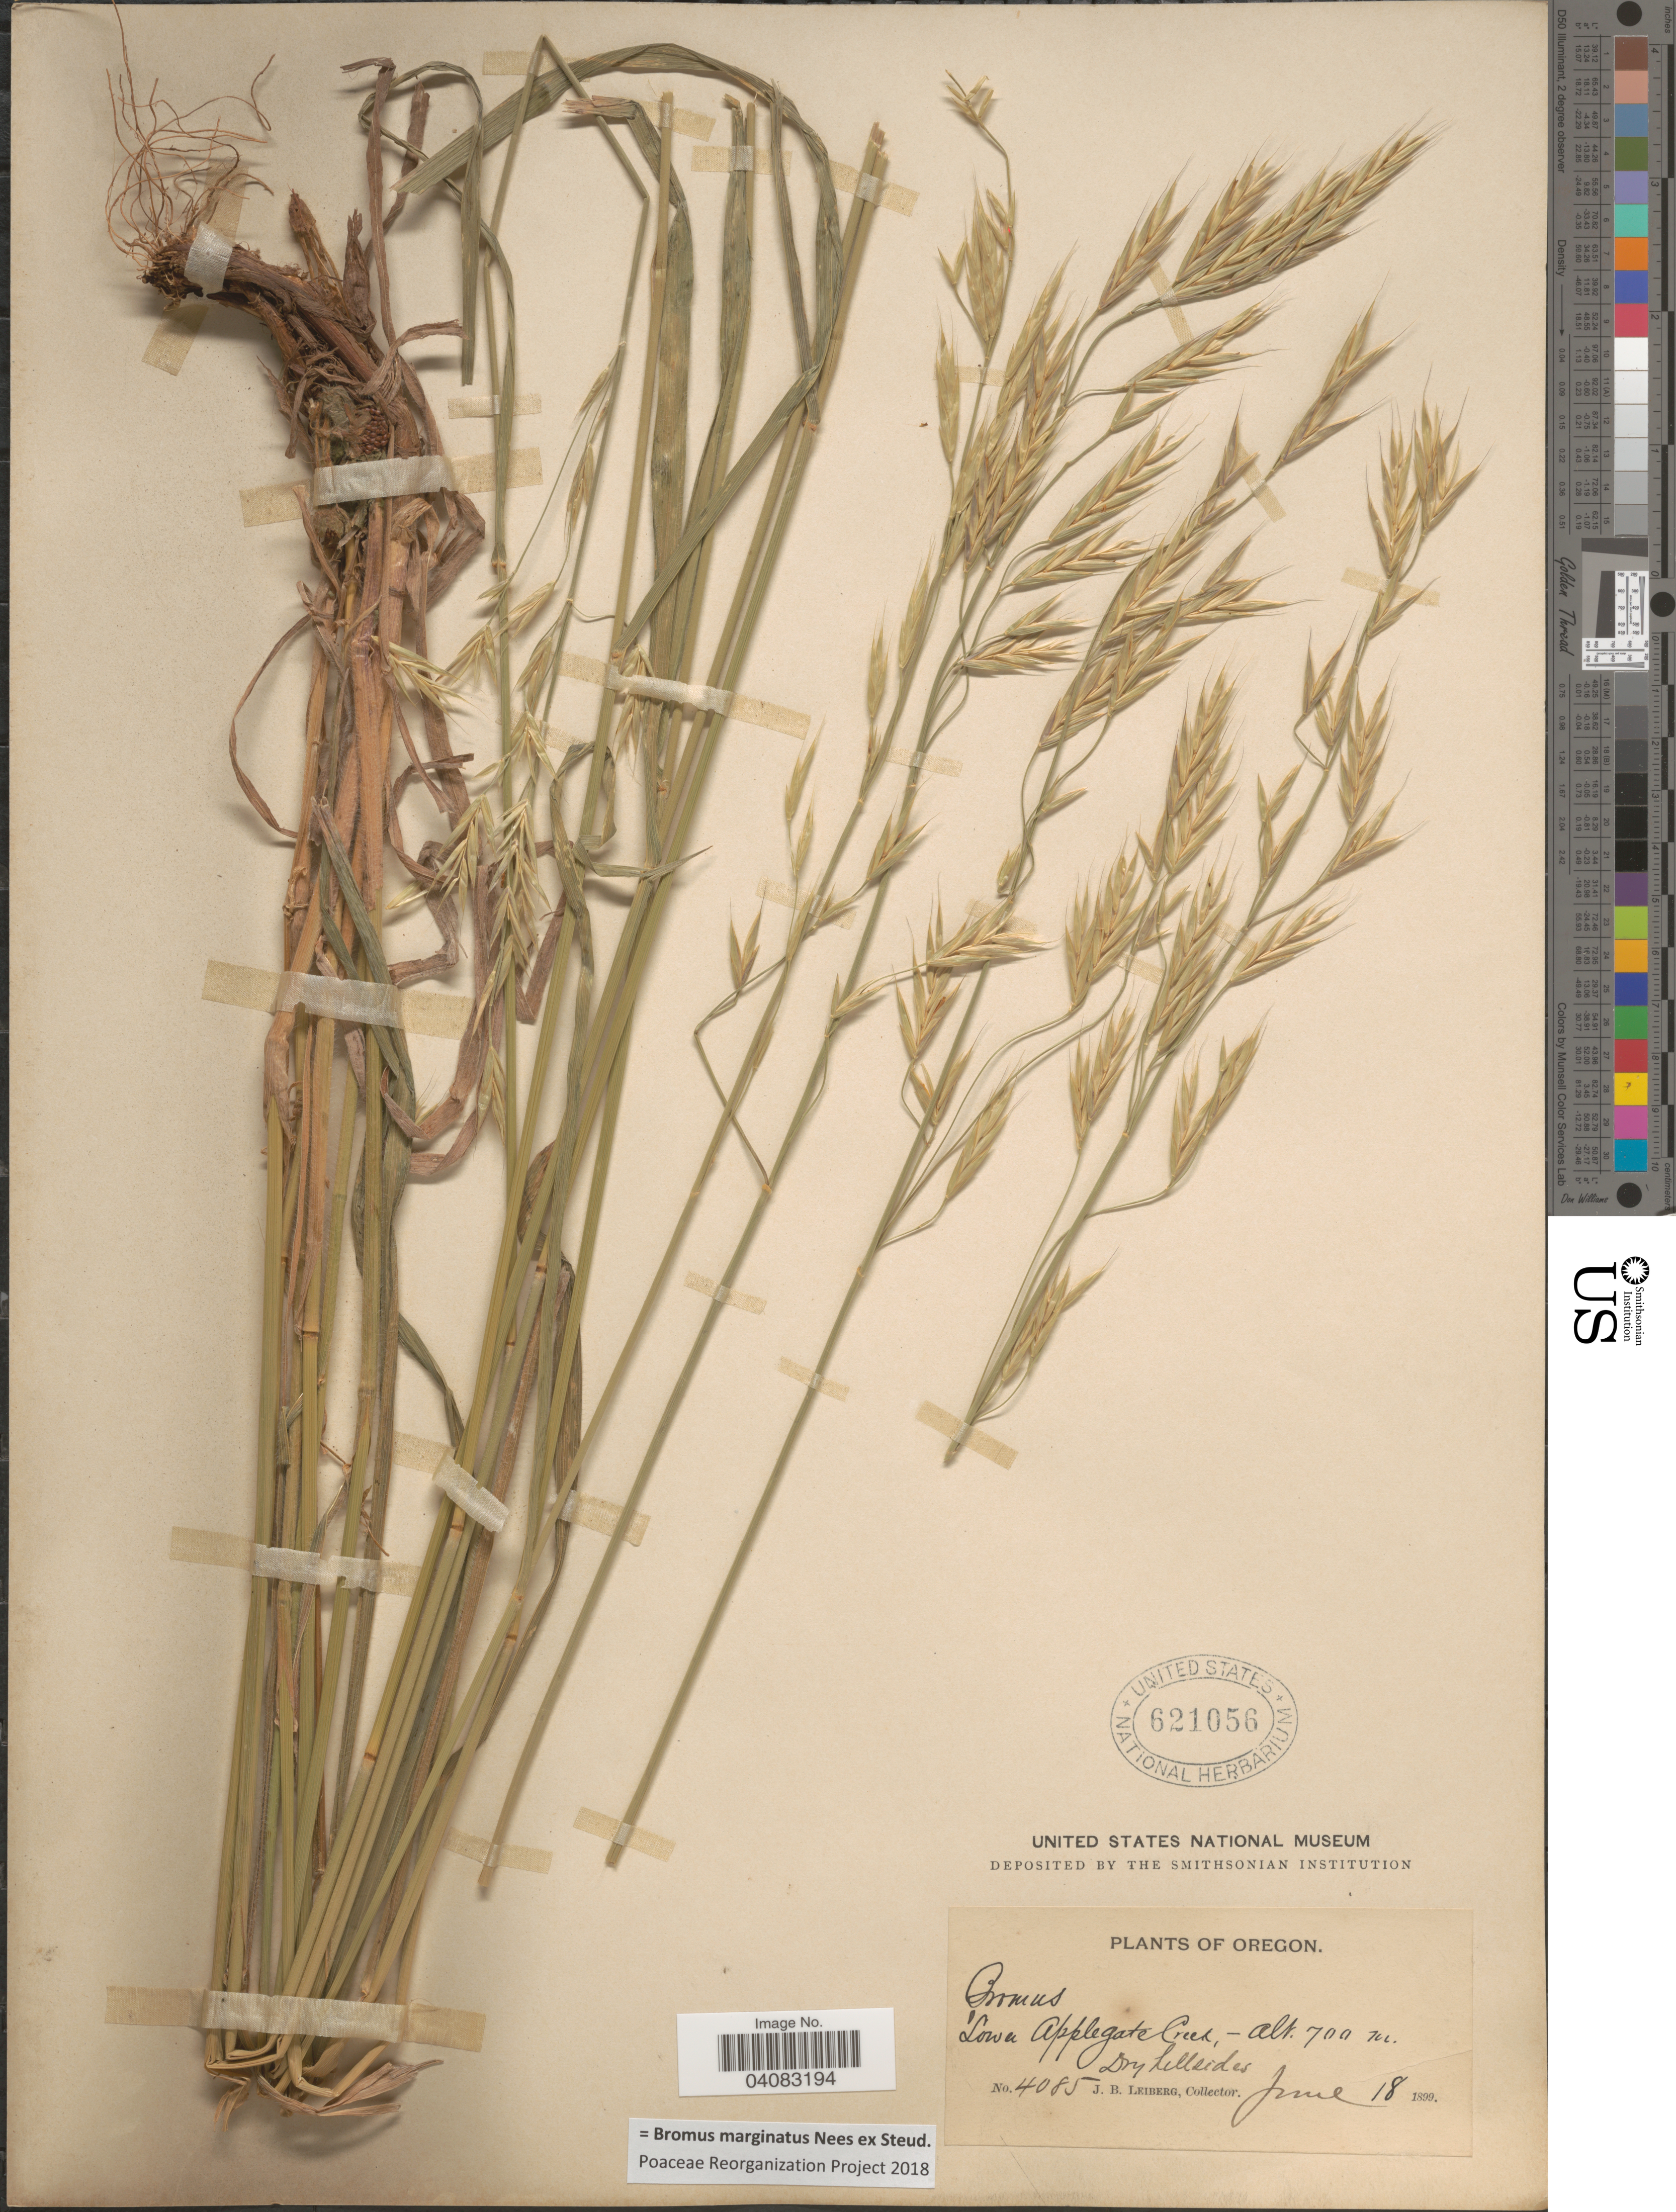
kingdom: Plantae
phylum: Tracheophyta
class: Liliopsida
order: Poales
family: Poaceae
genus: Bromus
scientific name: Bromus marginatus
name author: Nees ex Steud.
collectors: J. B. Leiberg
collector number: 4085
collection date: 1899-06-18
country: United States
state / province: Oregon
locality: Lower Applegate Creek.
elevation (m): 700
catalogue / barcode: US 621056